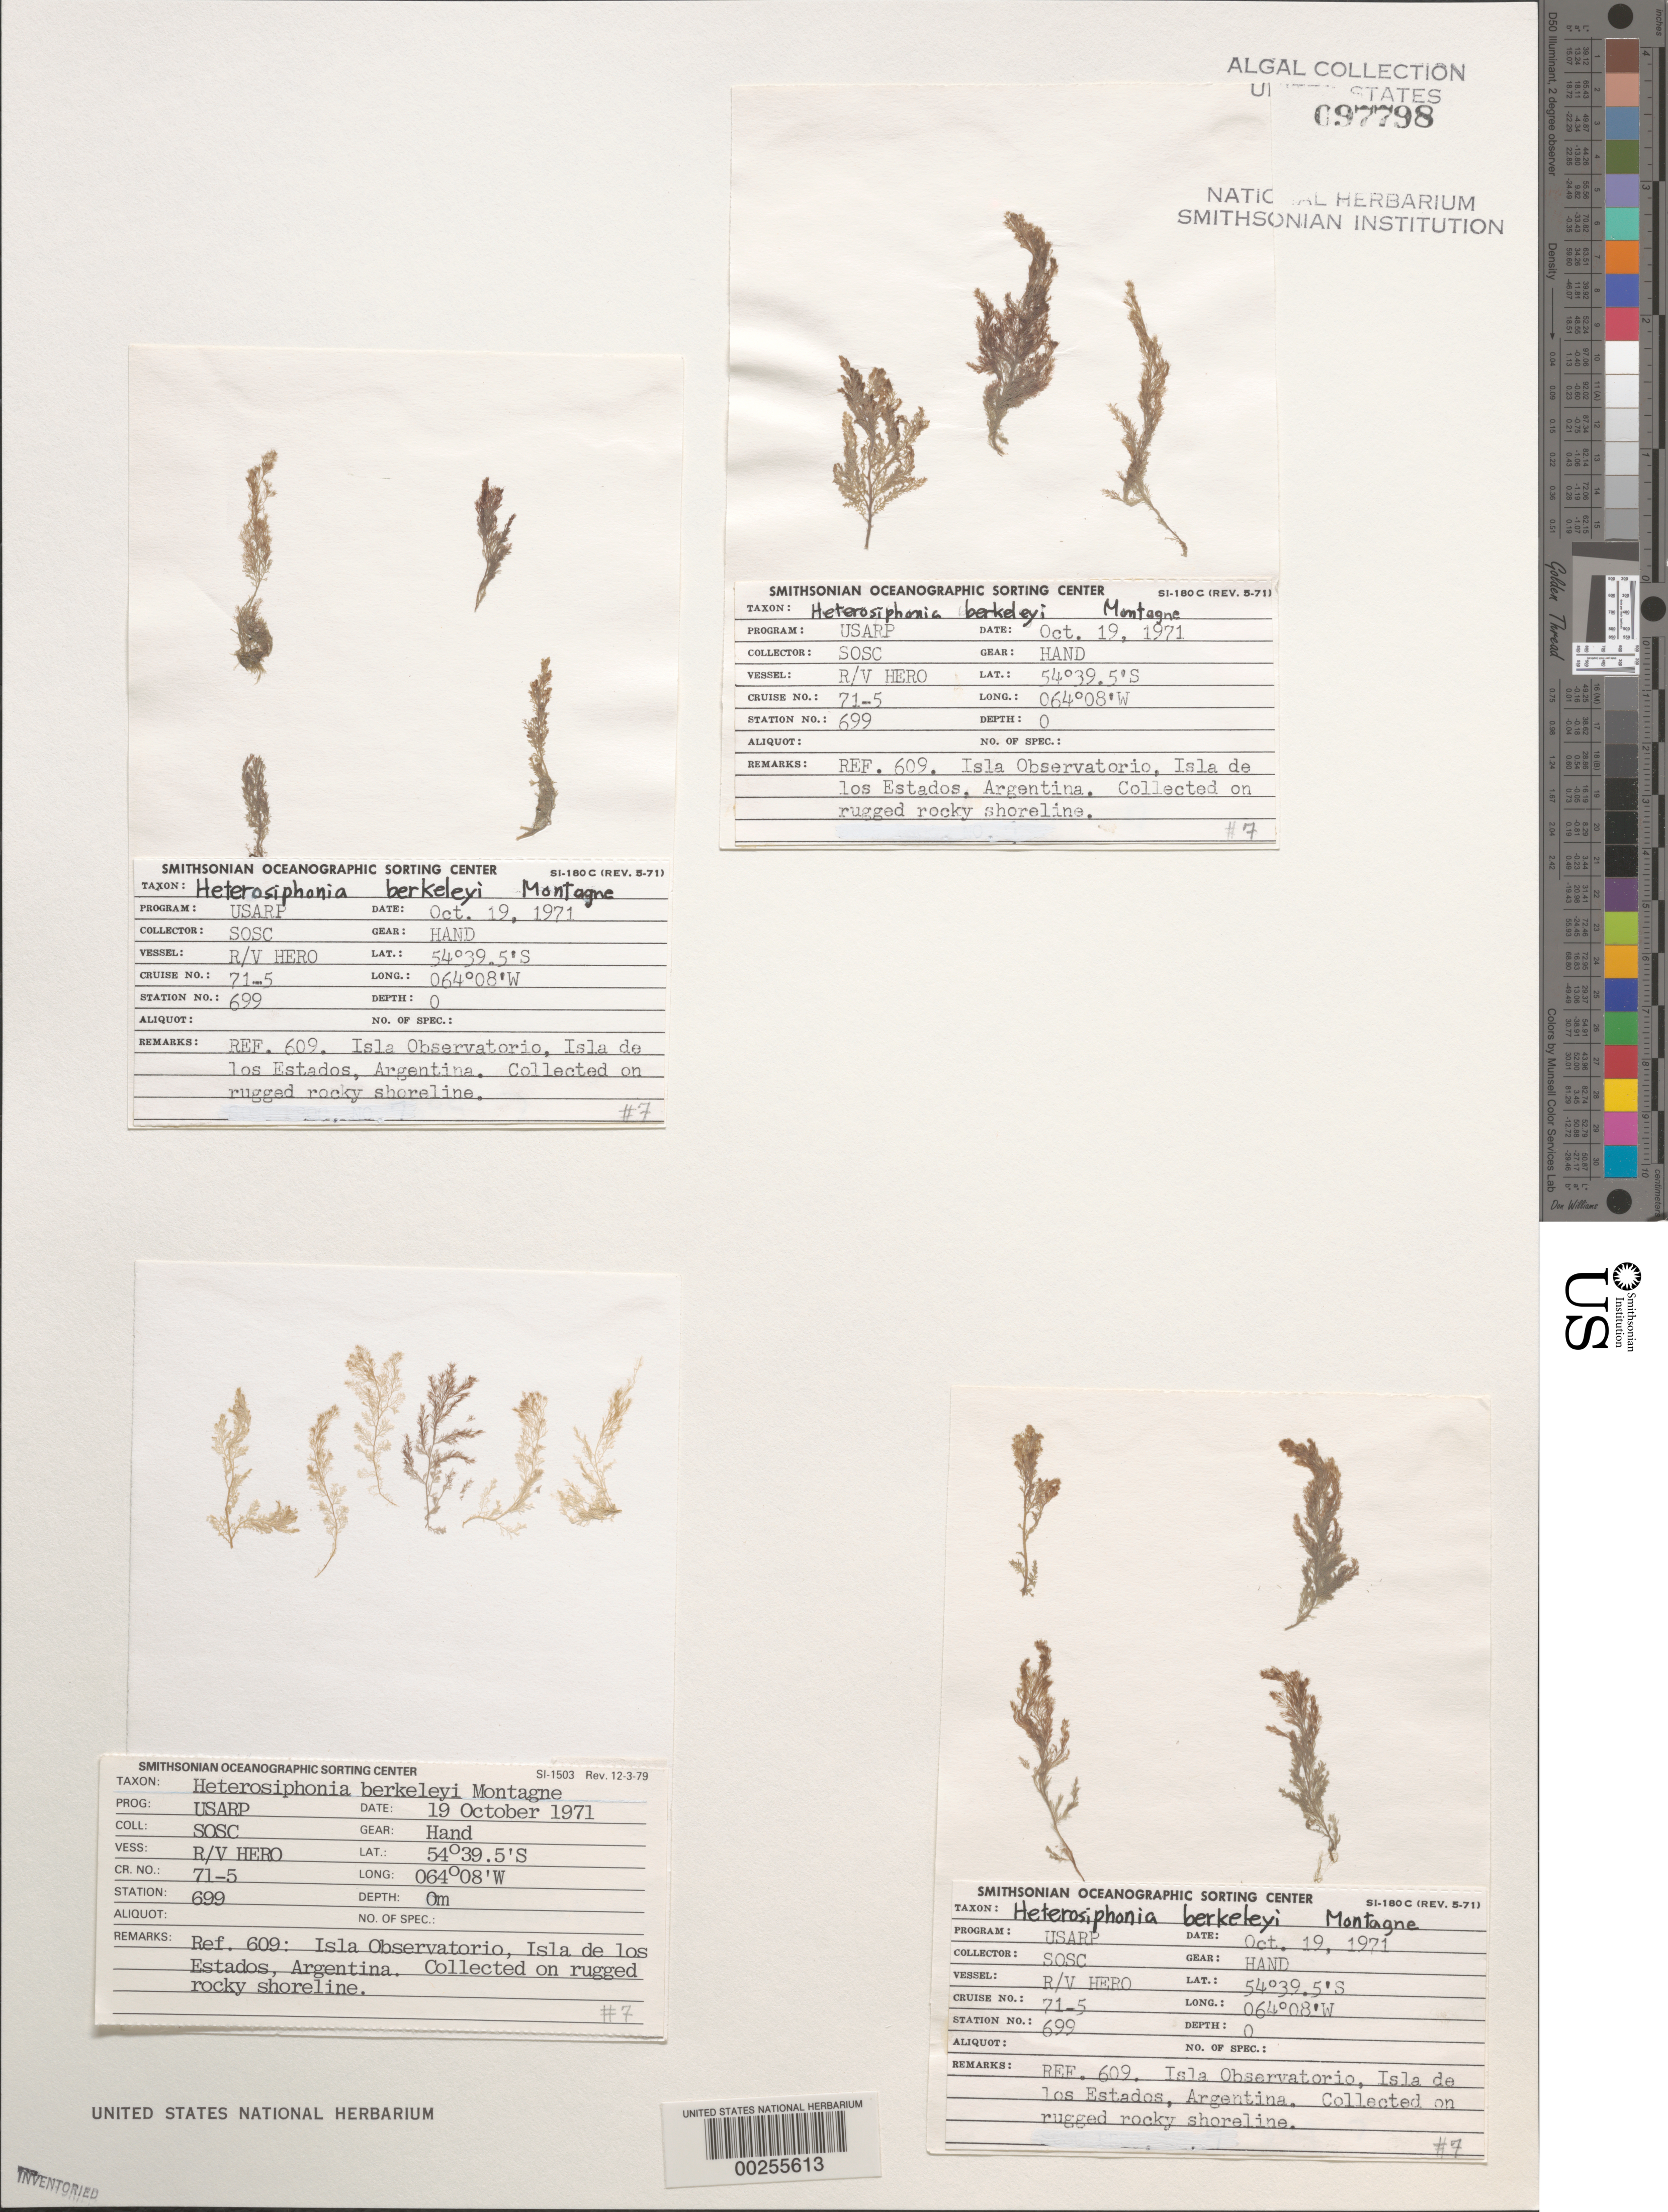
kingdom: Plantae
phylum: Rhodophyta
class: Florideophyceae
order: Ceramiales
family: Dasyaceae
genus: Heterosiphonia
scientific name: Heterosiphonia berkeleyi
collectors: Smithsonian Oceanographic Sorting Center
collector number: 7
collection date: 1971-10-19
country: Argentina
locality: Station No.: 699. Ref. 609. Isla Observatorio, Isla de los Estados. On rugged rocky shoreline.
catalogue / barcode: US 97798